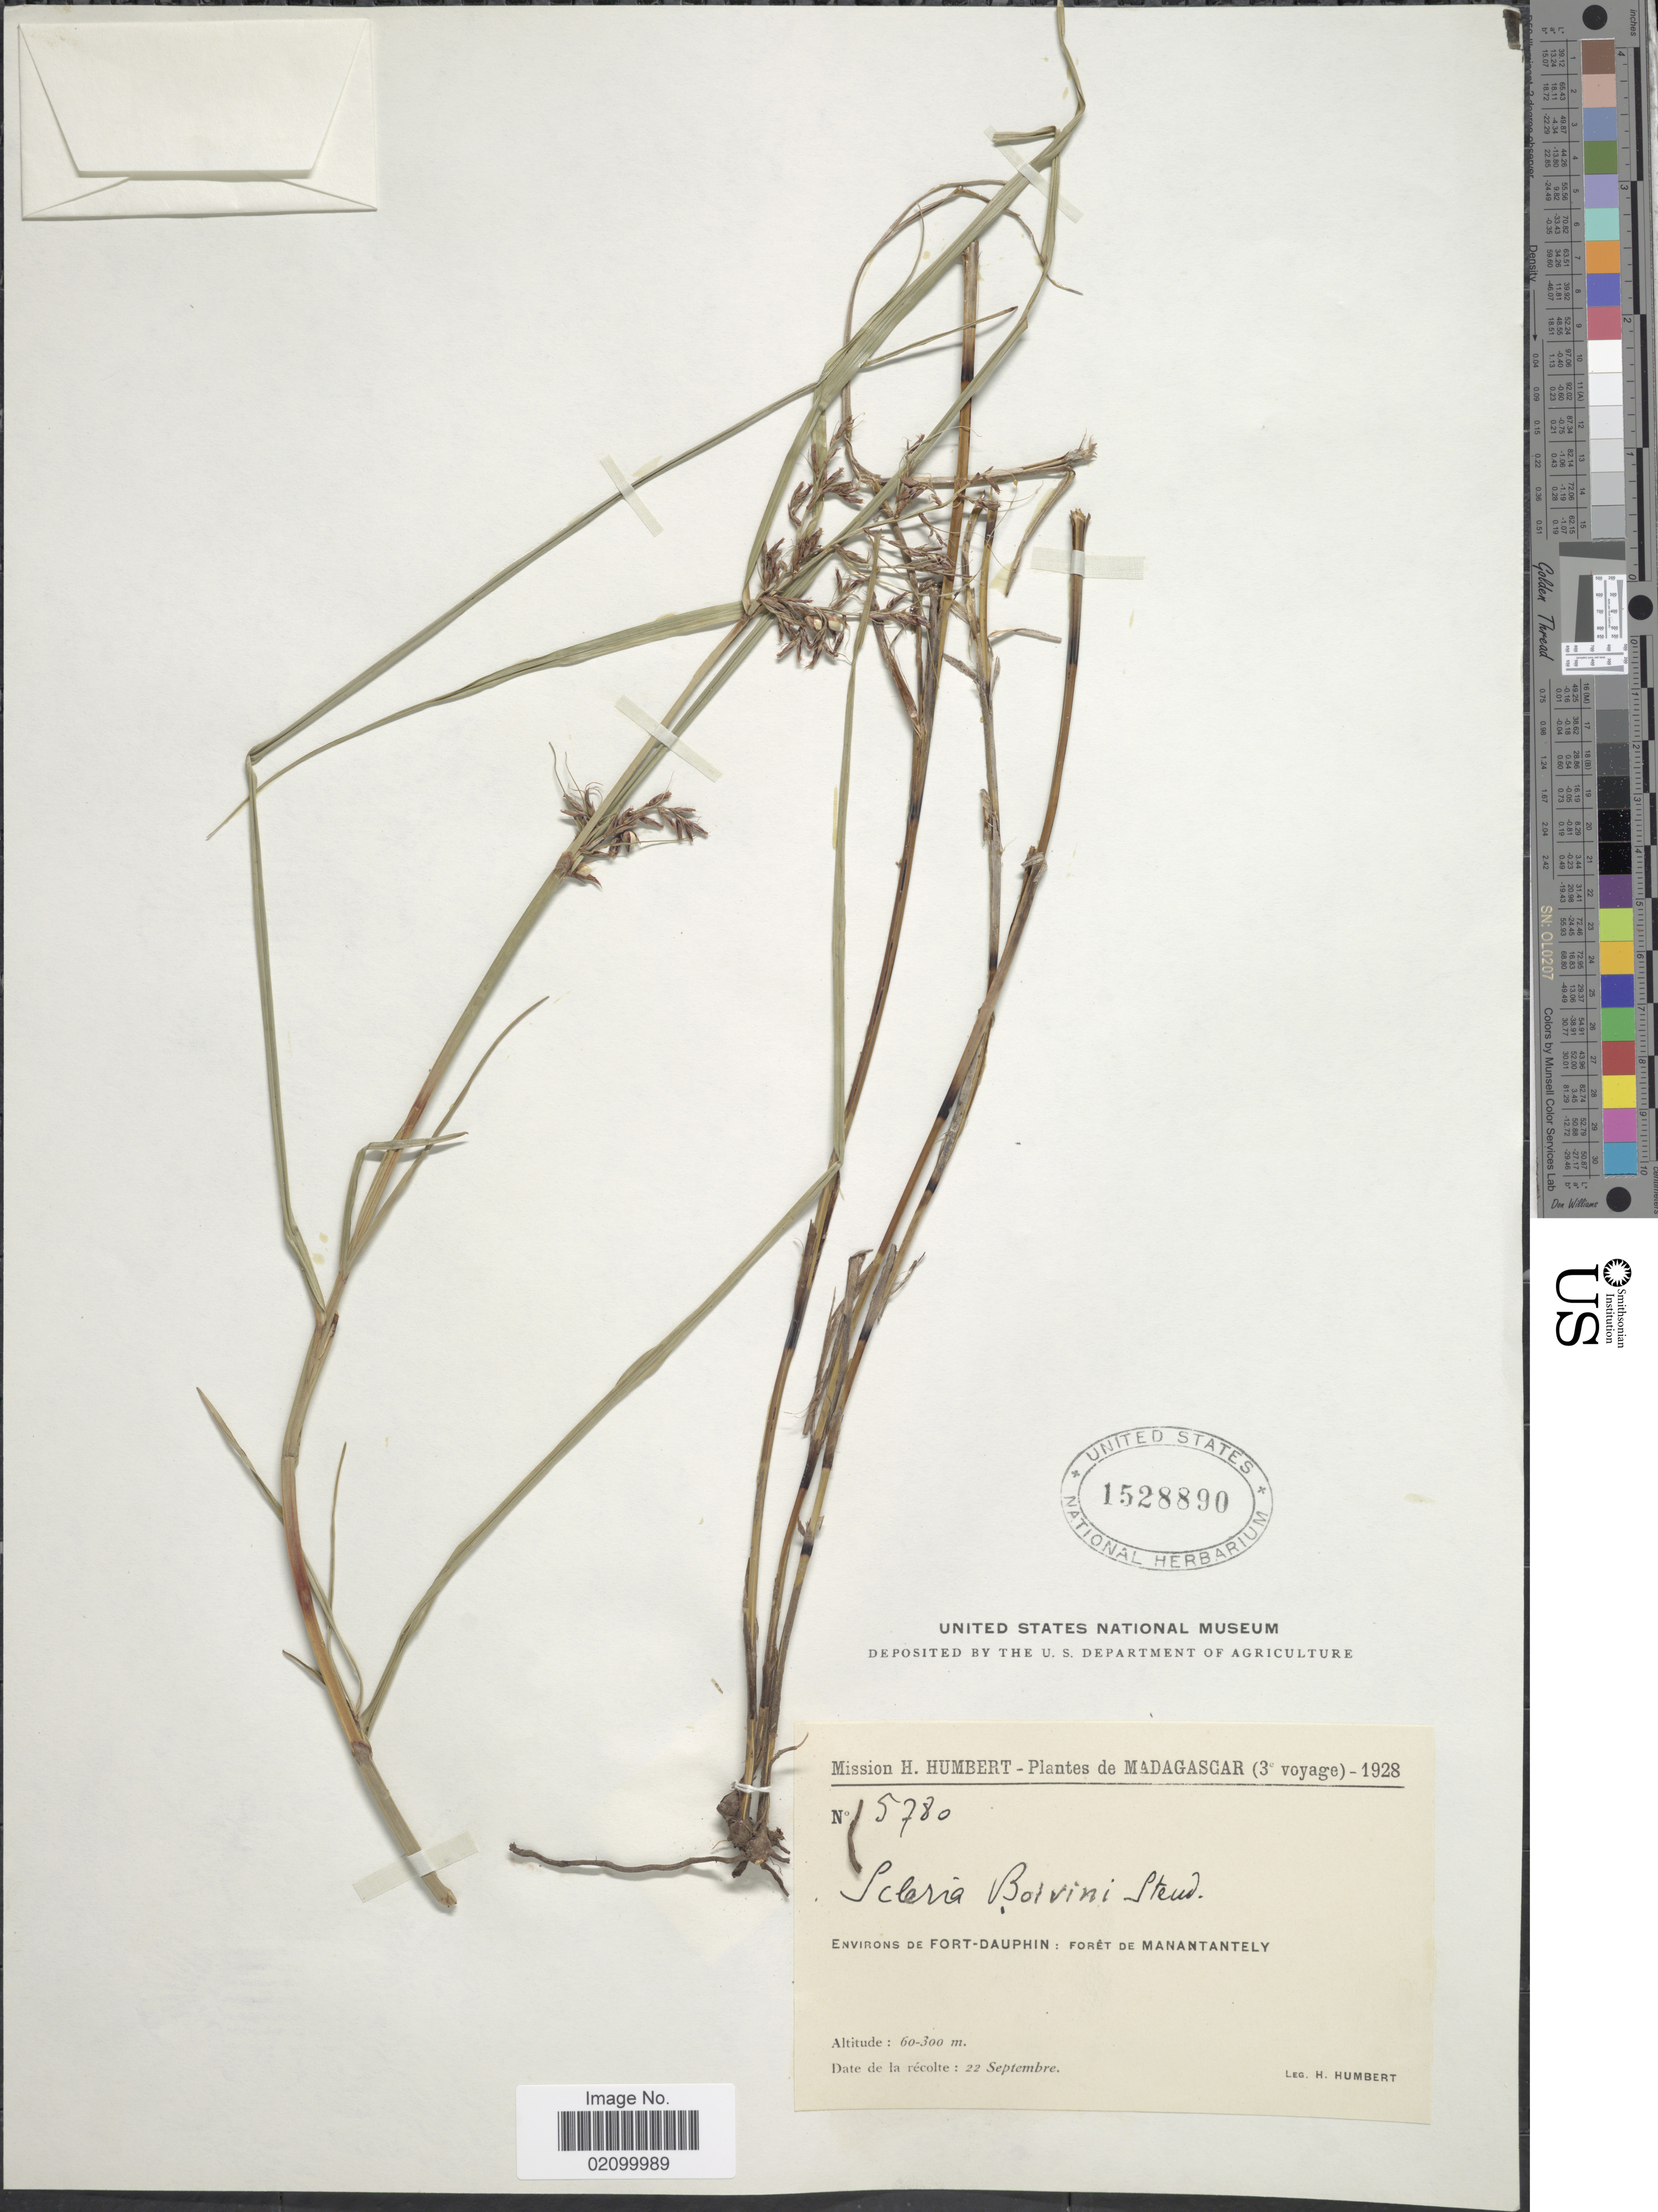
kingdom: Plantae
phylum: Tracheophyta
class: Liliopsida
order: Poales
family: Cyperaceae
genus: Scleria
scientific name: Scleria boivinii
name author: Steud.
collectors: H. Humbert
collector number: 5780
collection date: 1928-09-22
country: Madagascar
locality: Environs de Fort- Dauphin: foret de Manantantely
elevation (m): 60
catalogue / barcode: US 1528890